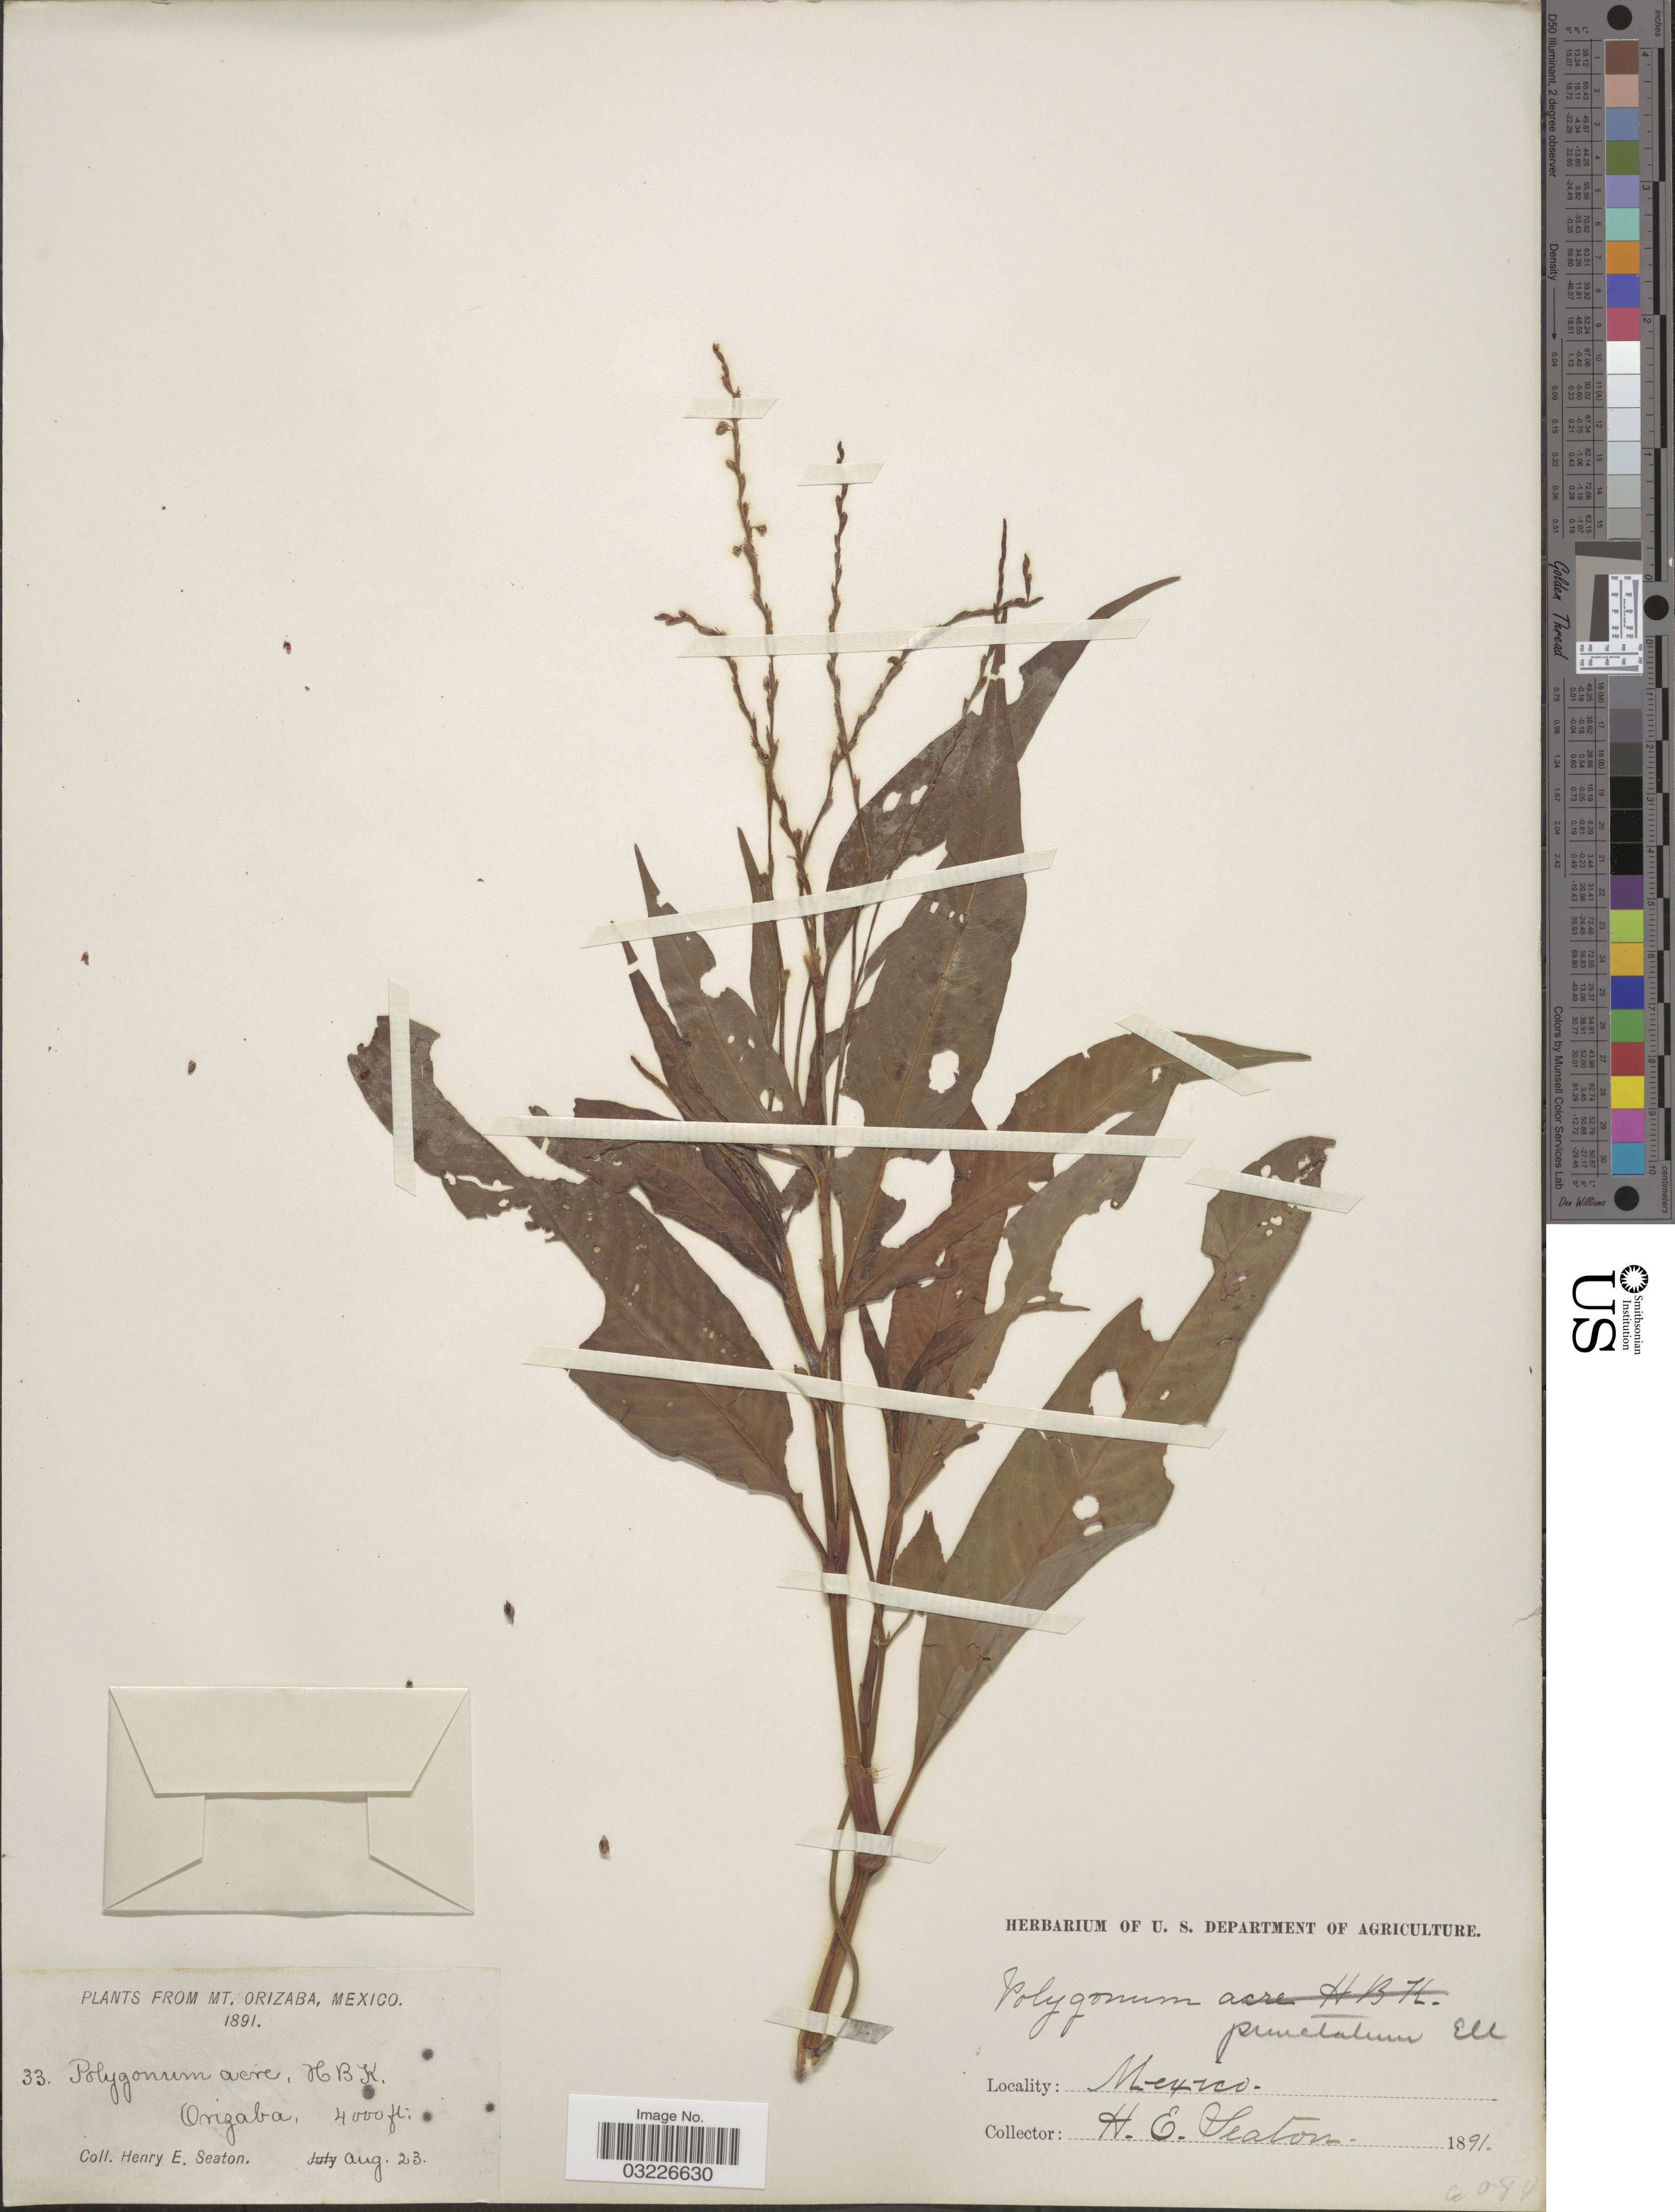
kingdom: Plantae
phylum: Tracheophyta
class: Magnoliopsida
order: Caryophyllales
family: Polygonaceae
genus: Polygonum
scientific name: Polygonum opelousanum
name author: Riddell ex Small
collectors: H. E. Seaton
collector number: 33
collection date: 1891-08-23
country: Mexico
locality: Mt. Orizaba. Orizaba.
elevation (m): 1219